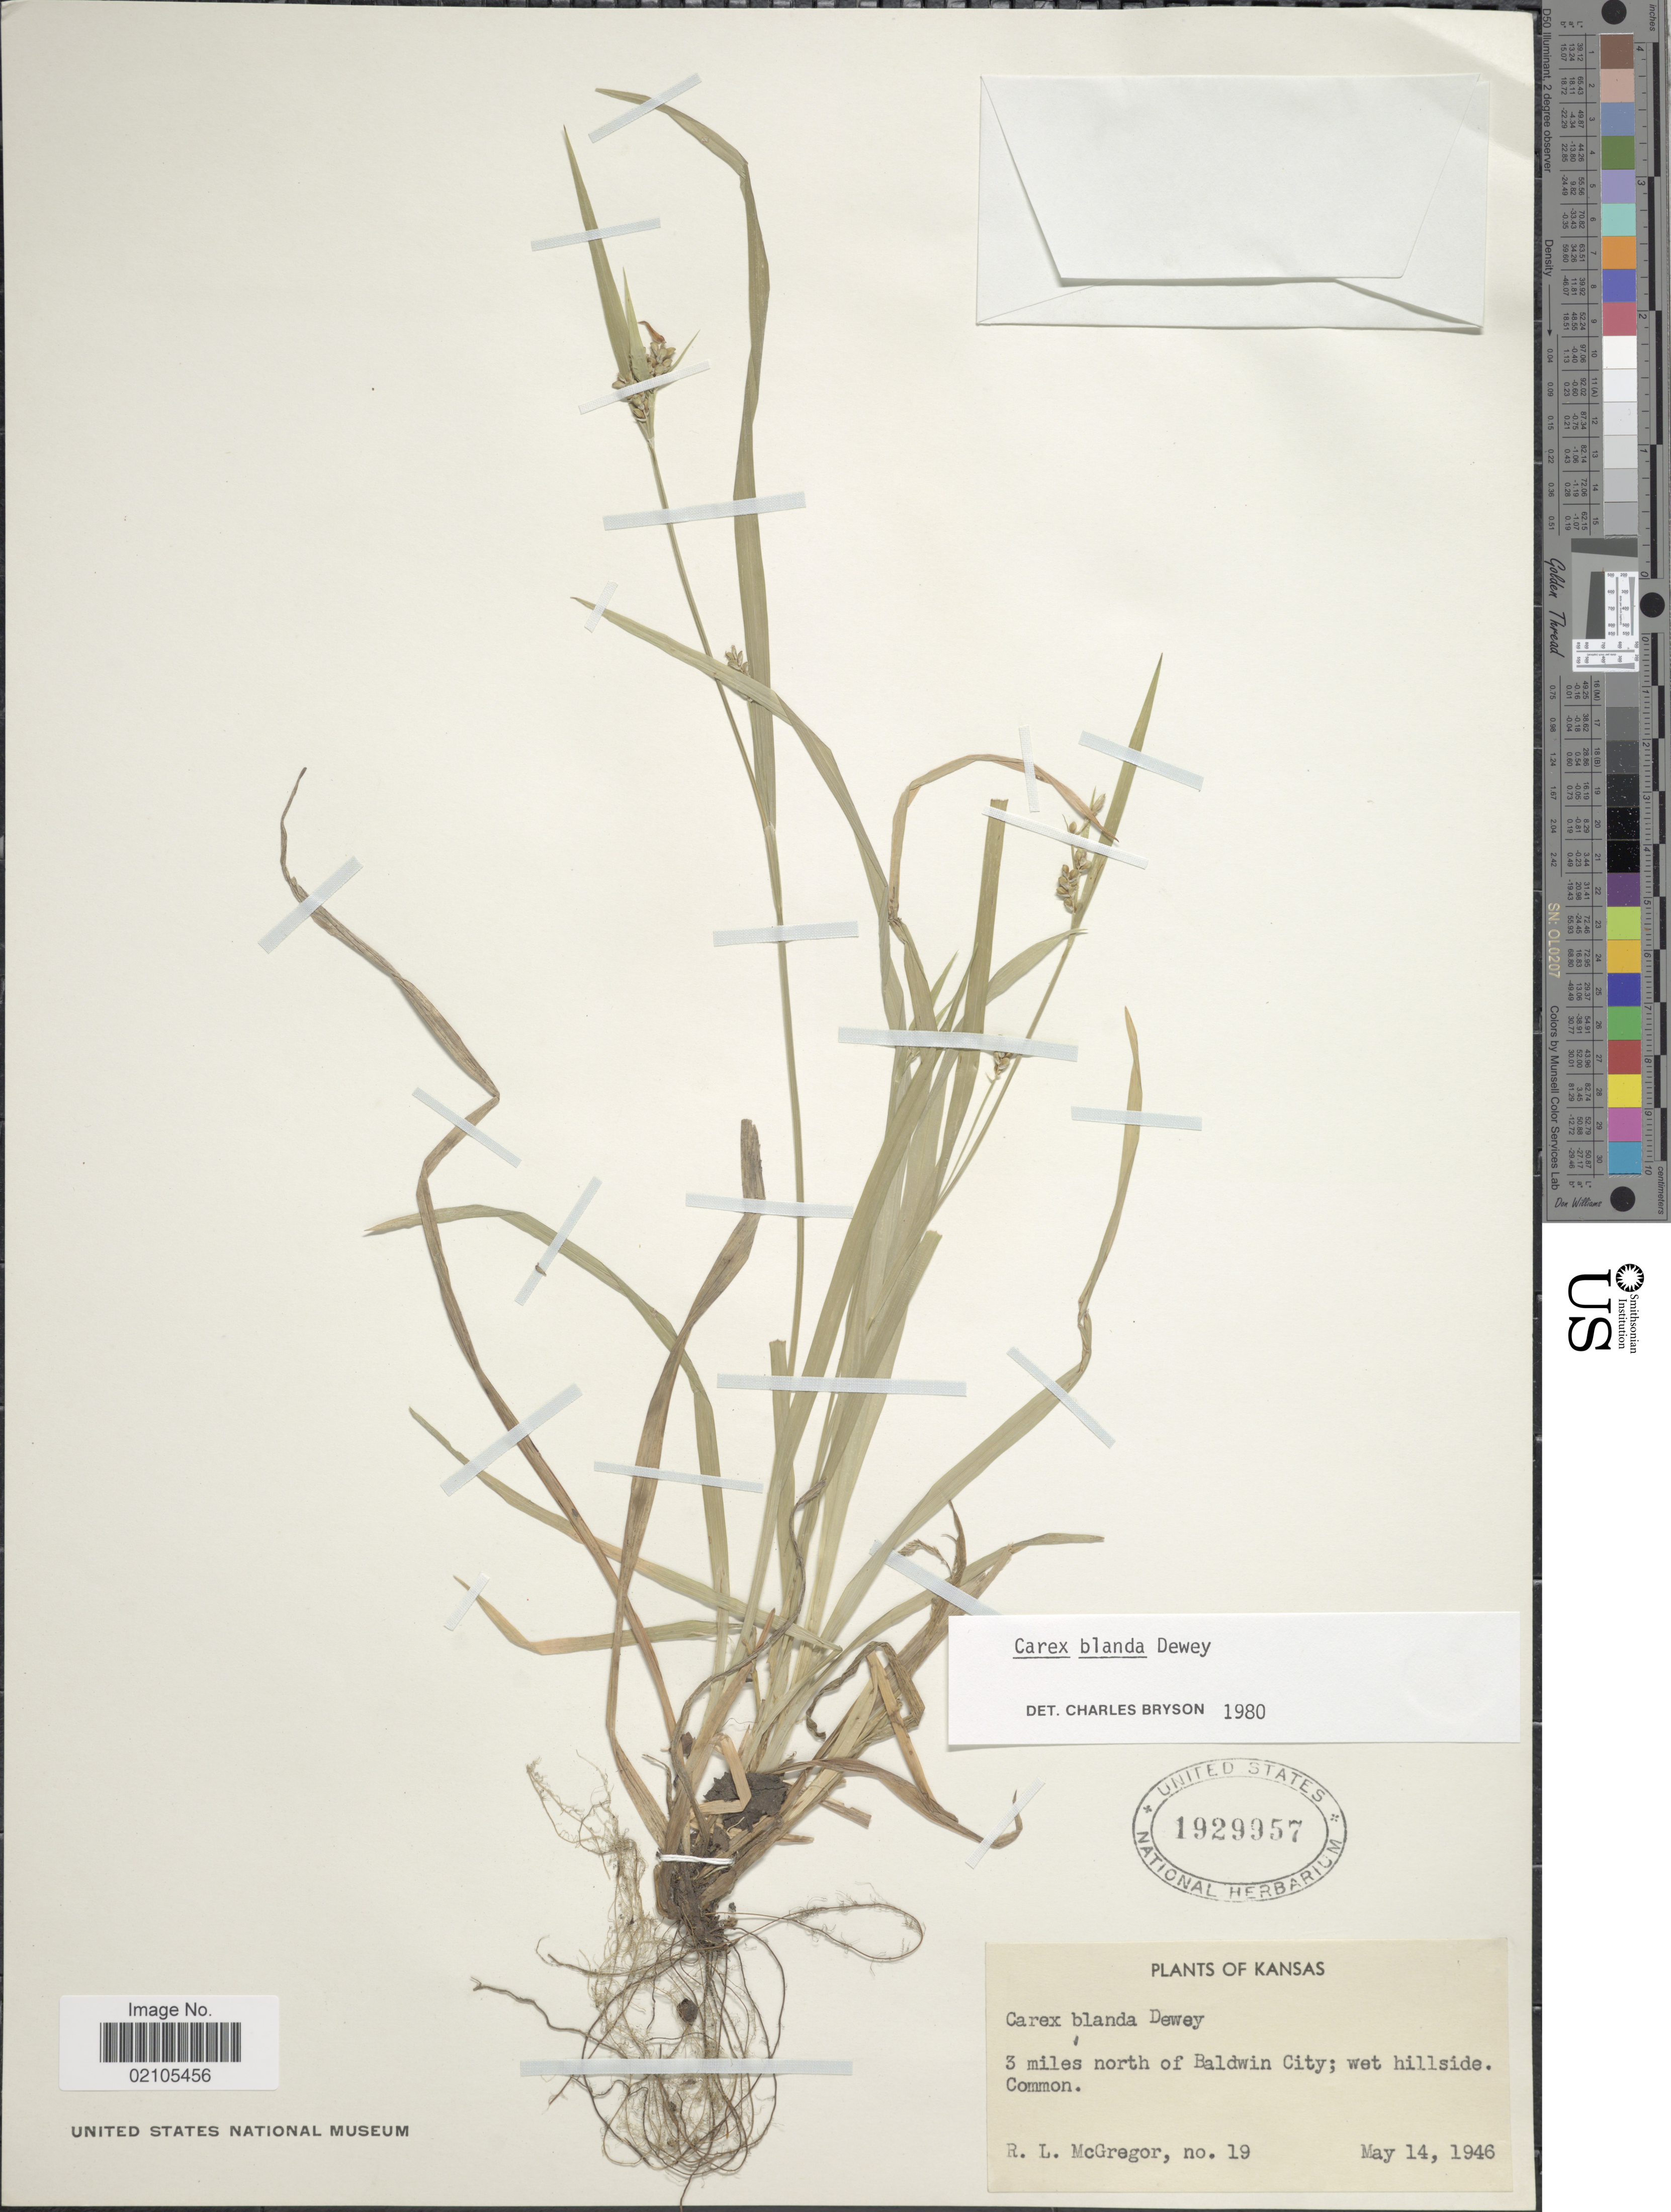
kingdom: Plantae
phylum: Tracheophyta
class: Liliopsida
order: Poales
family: Cyperaceae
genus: Carex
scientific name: Carex blanda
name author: Dewey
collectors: R. McGregor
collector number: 19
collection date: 1946-05-14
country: United States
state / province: Kansas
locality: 3 miles north of Baldwin City; wet hillside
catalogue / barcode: US 1929957